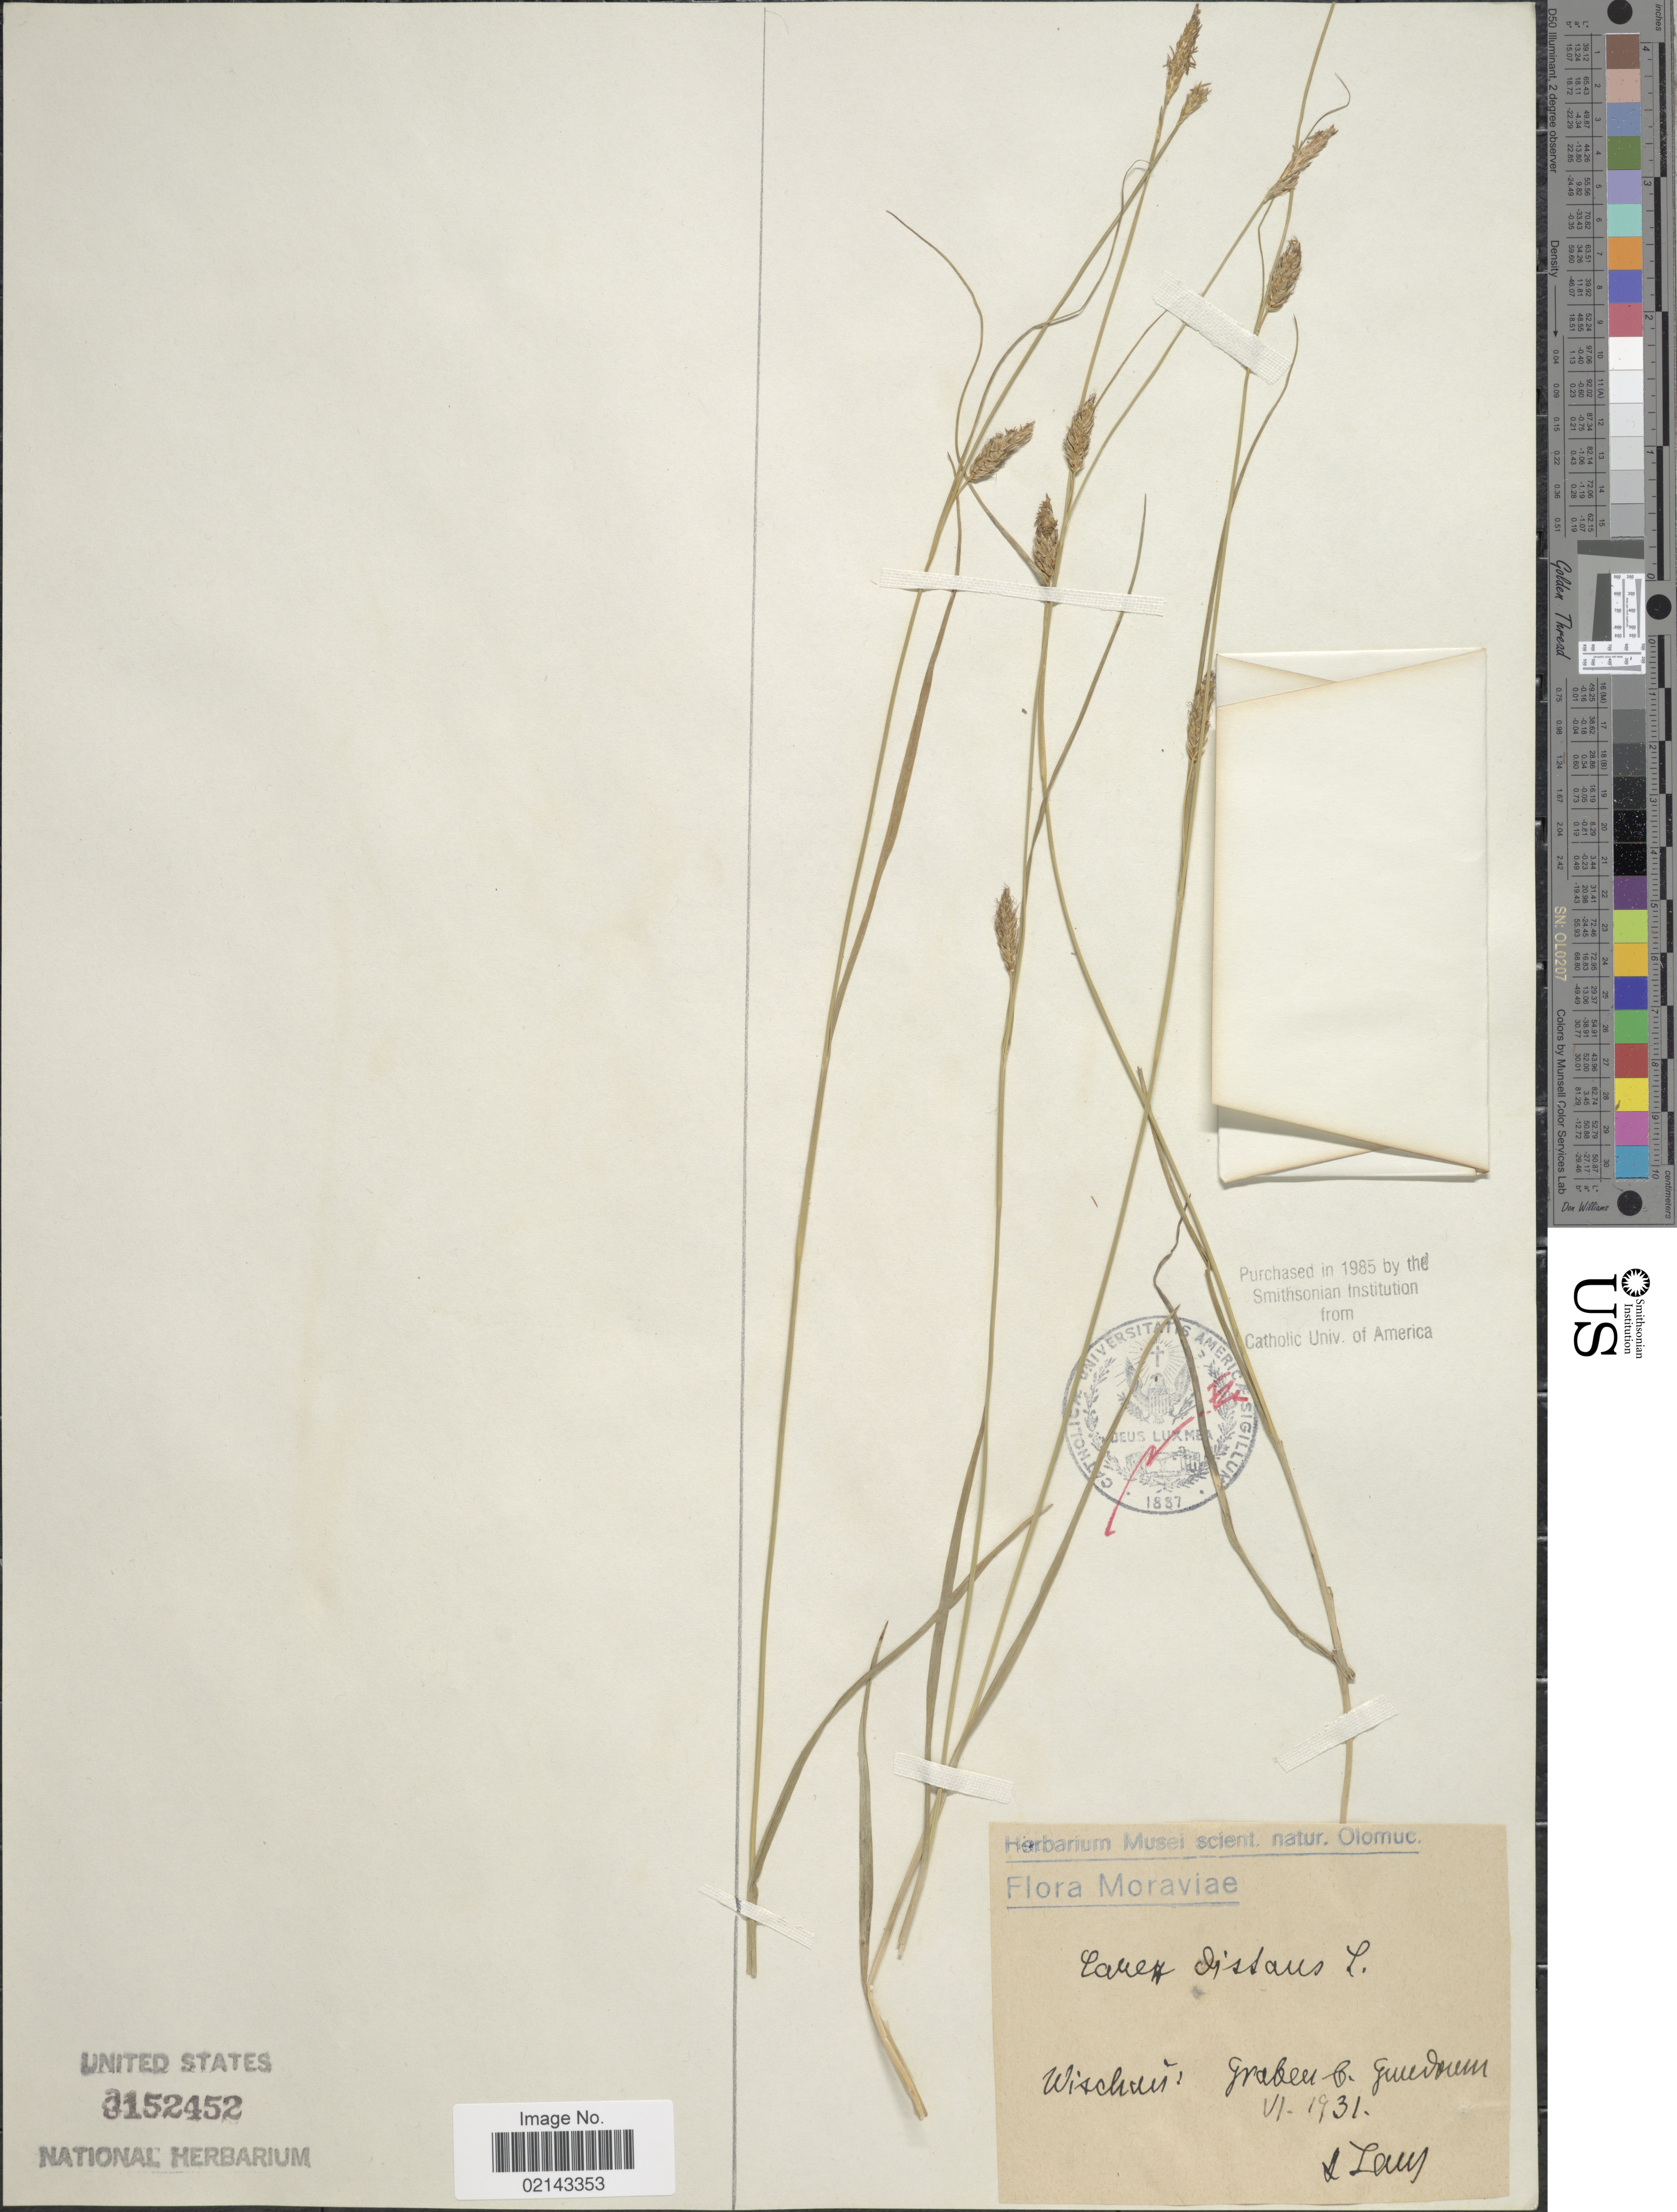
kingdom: Plantae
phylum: Tracheophyta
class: Liliopsida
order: Poales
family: Cyperaceae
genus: Carex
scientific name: Carex distans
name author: L.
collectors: H. Laus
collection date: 1931-06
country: Czechia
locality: Moraviae, wischun: Graben b. [illegible text]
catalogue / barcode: US 3152452